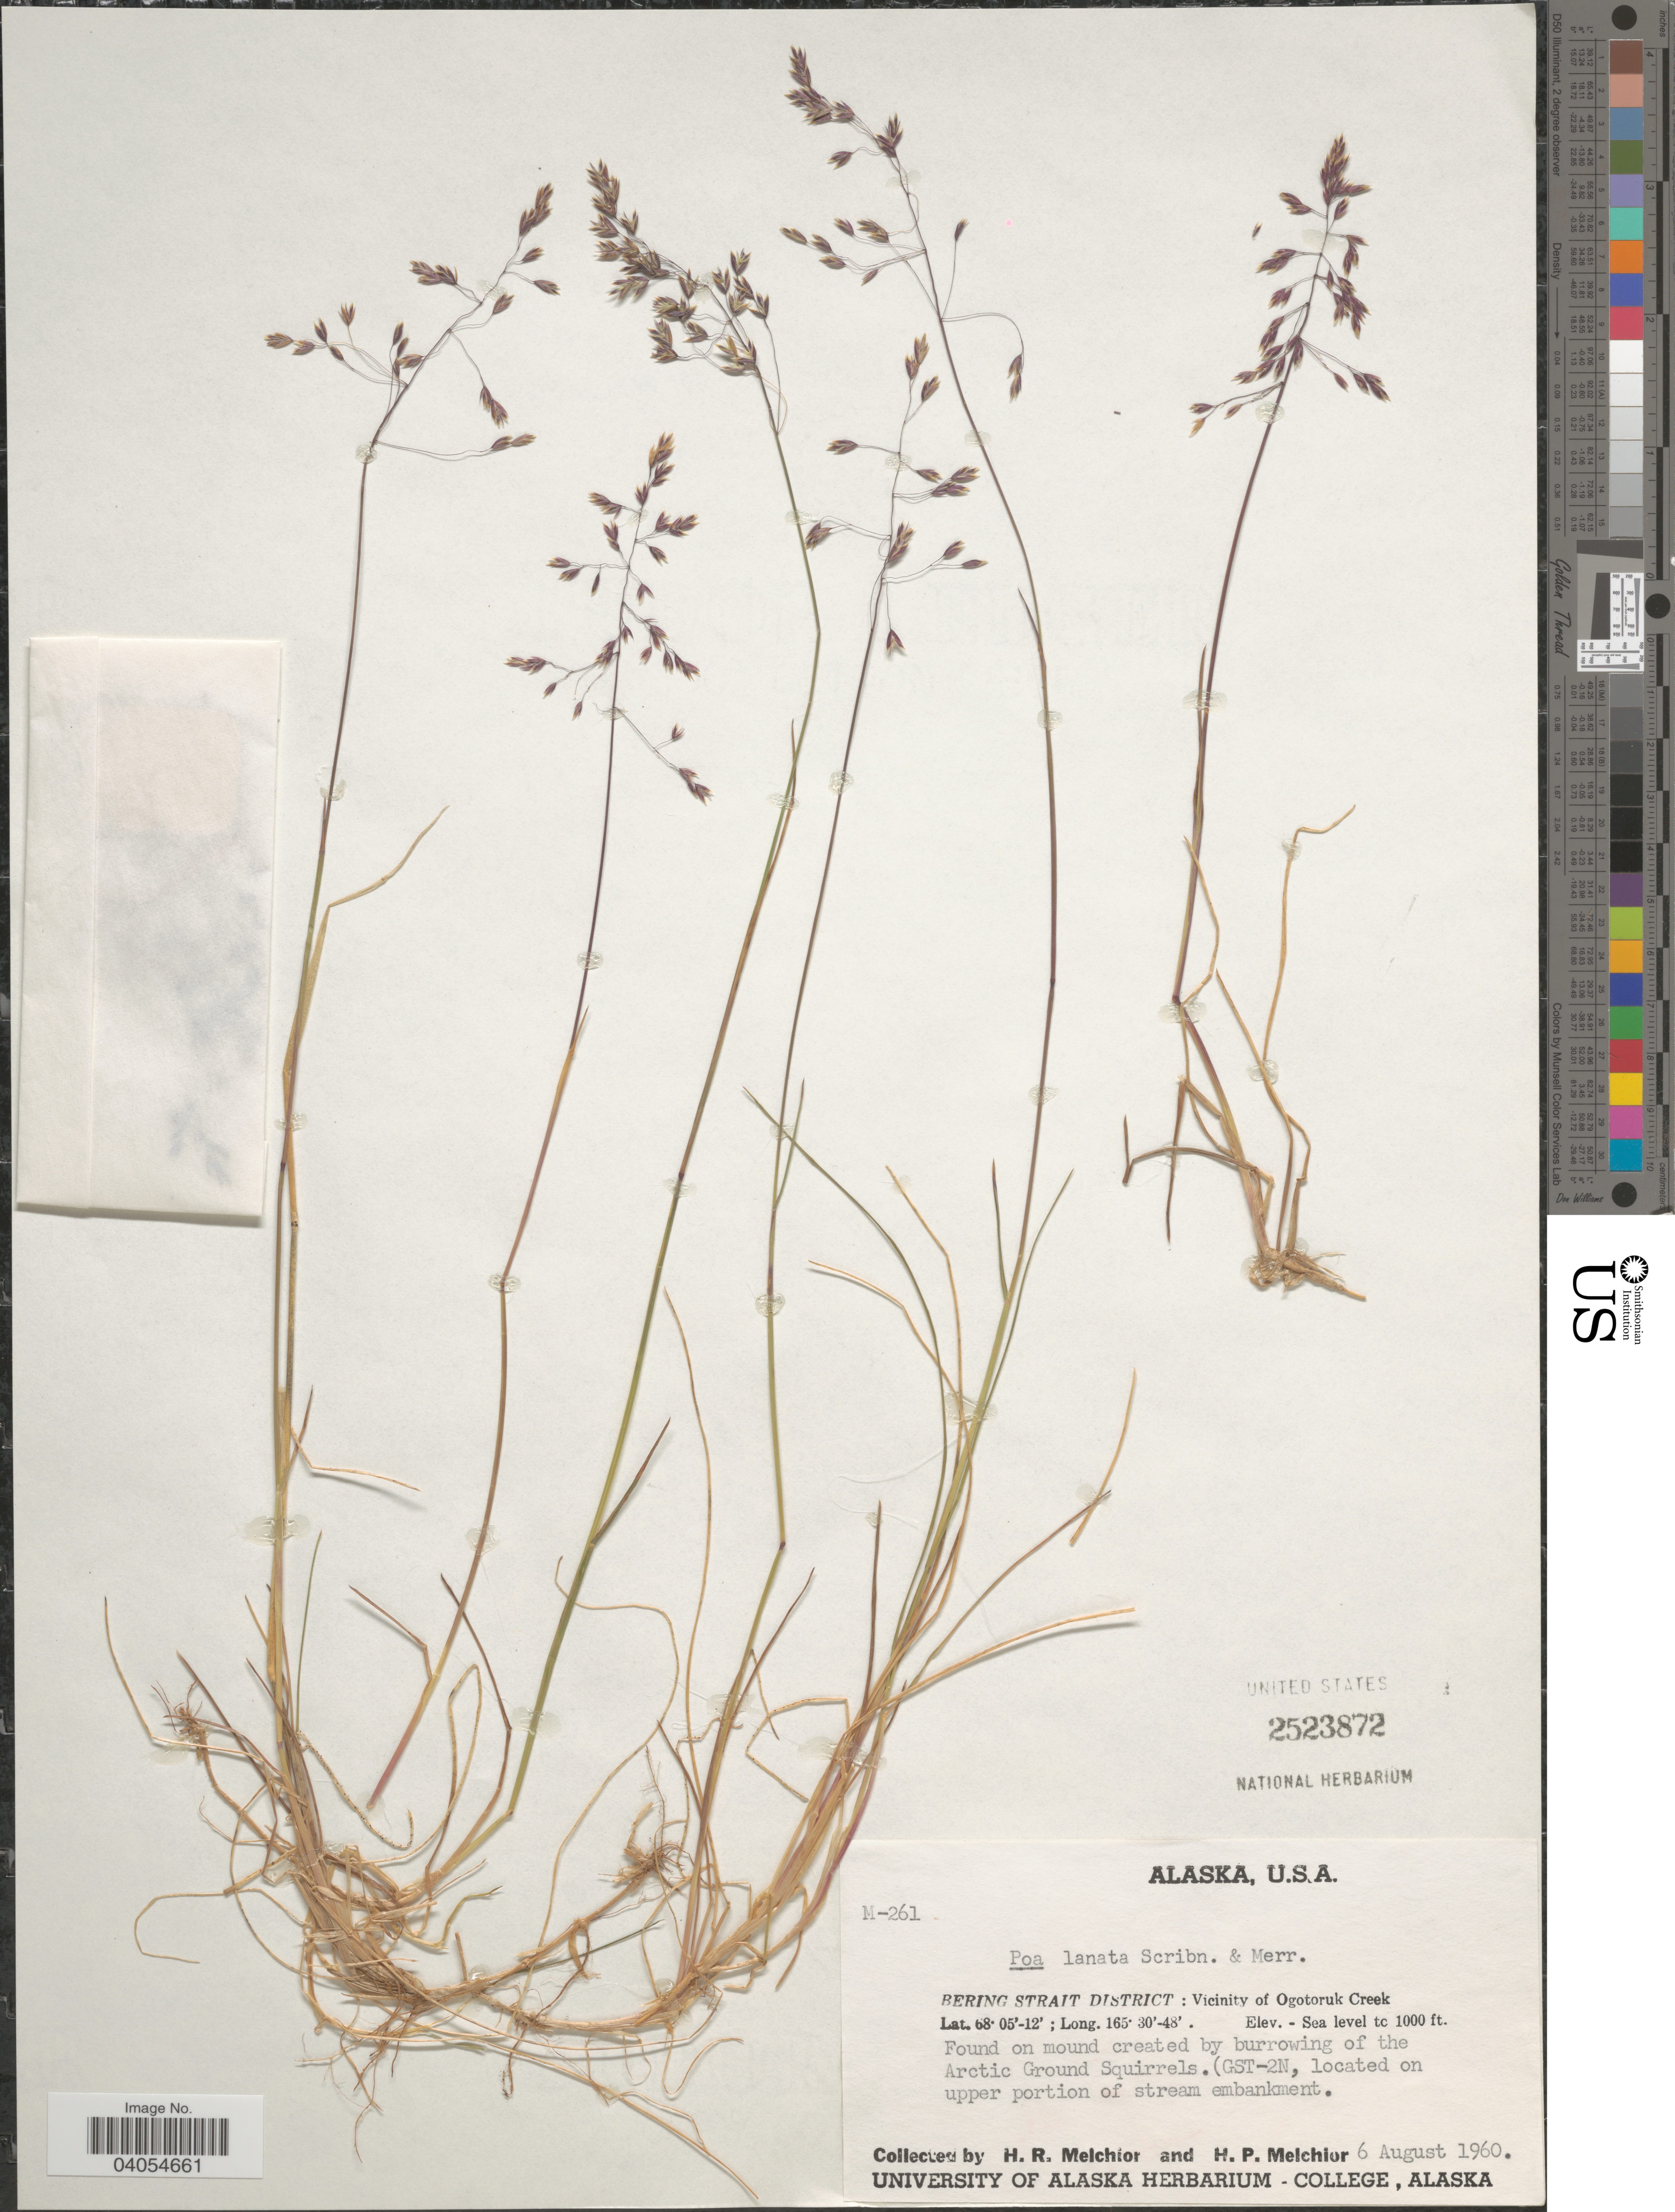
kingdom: Plantae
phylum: Tracheophyta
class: Liliopsida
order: Poales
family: Poaceae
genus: Poa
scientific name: Poa arctica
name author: R. Br.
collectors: H. R. Melchior & H. P. Melchior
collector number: M-261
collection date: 1960-08-06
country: United States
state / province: Alaska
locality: Bering Strait District: Vicinity of Ogotoruk Creek. On mound created by burrowing of the Arctic Ground Squirrels. (GST-2N, located on upper portion of stream embankment.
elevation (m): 0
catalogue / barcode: US 2523872